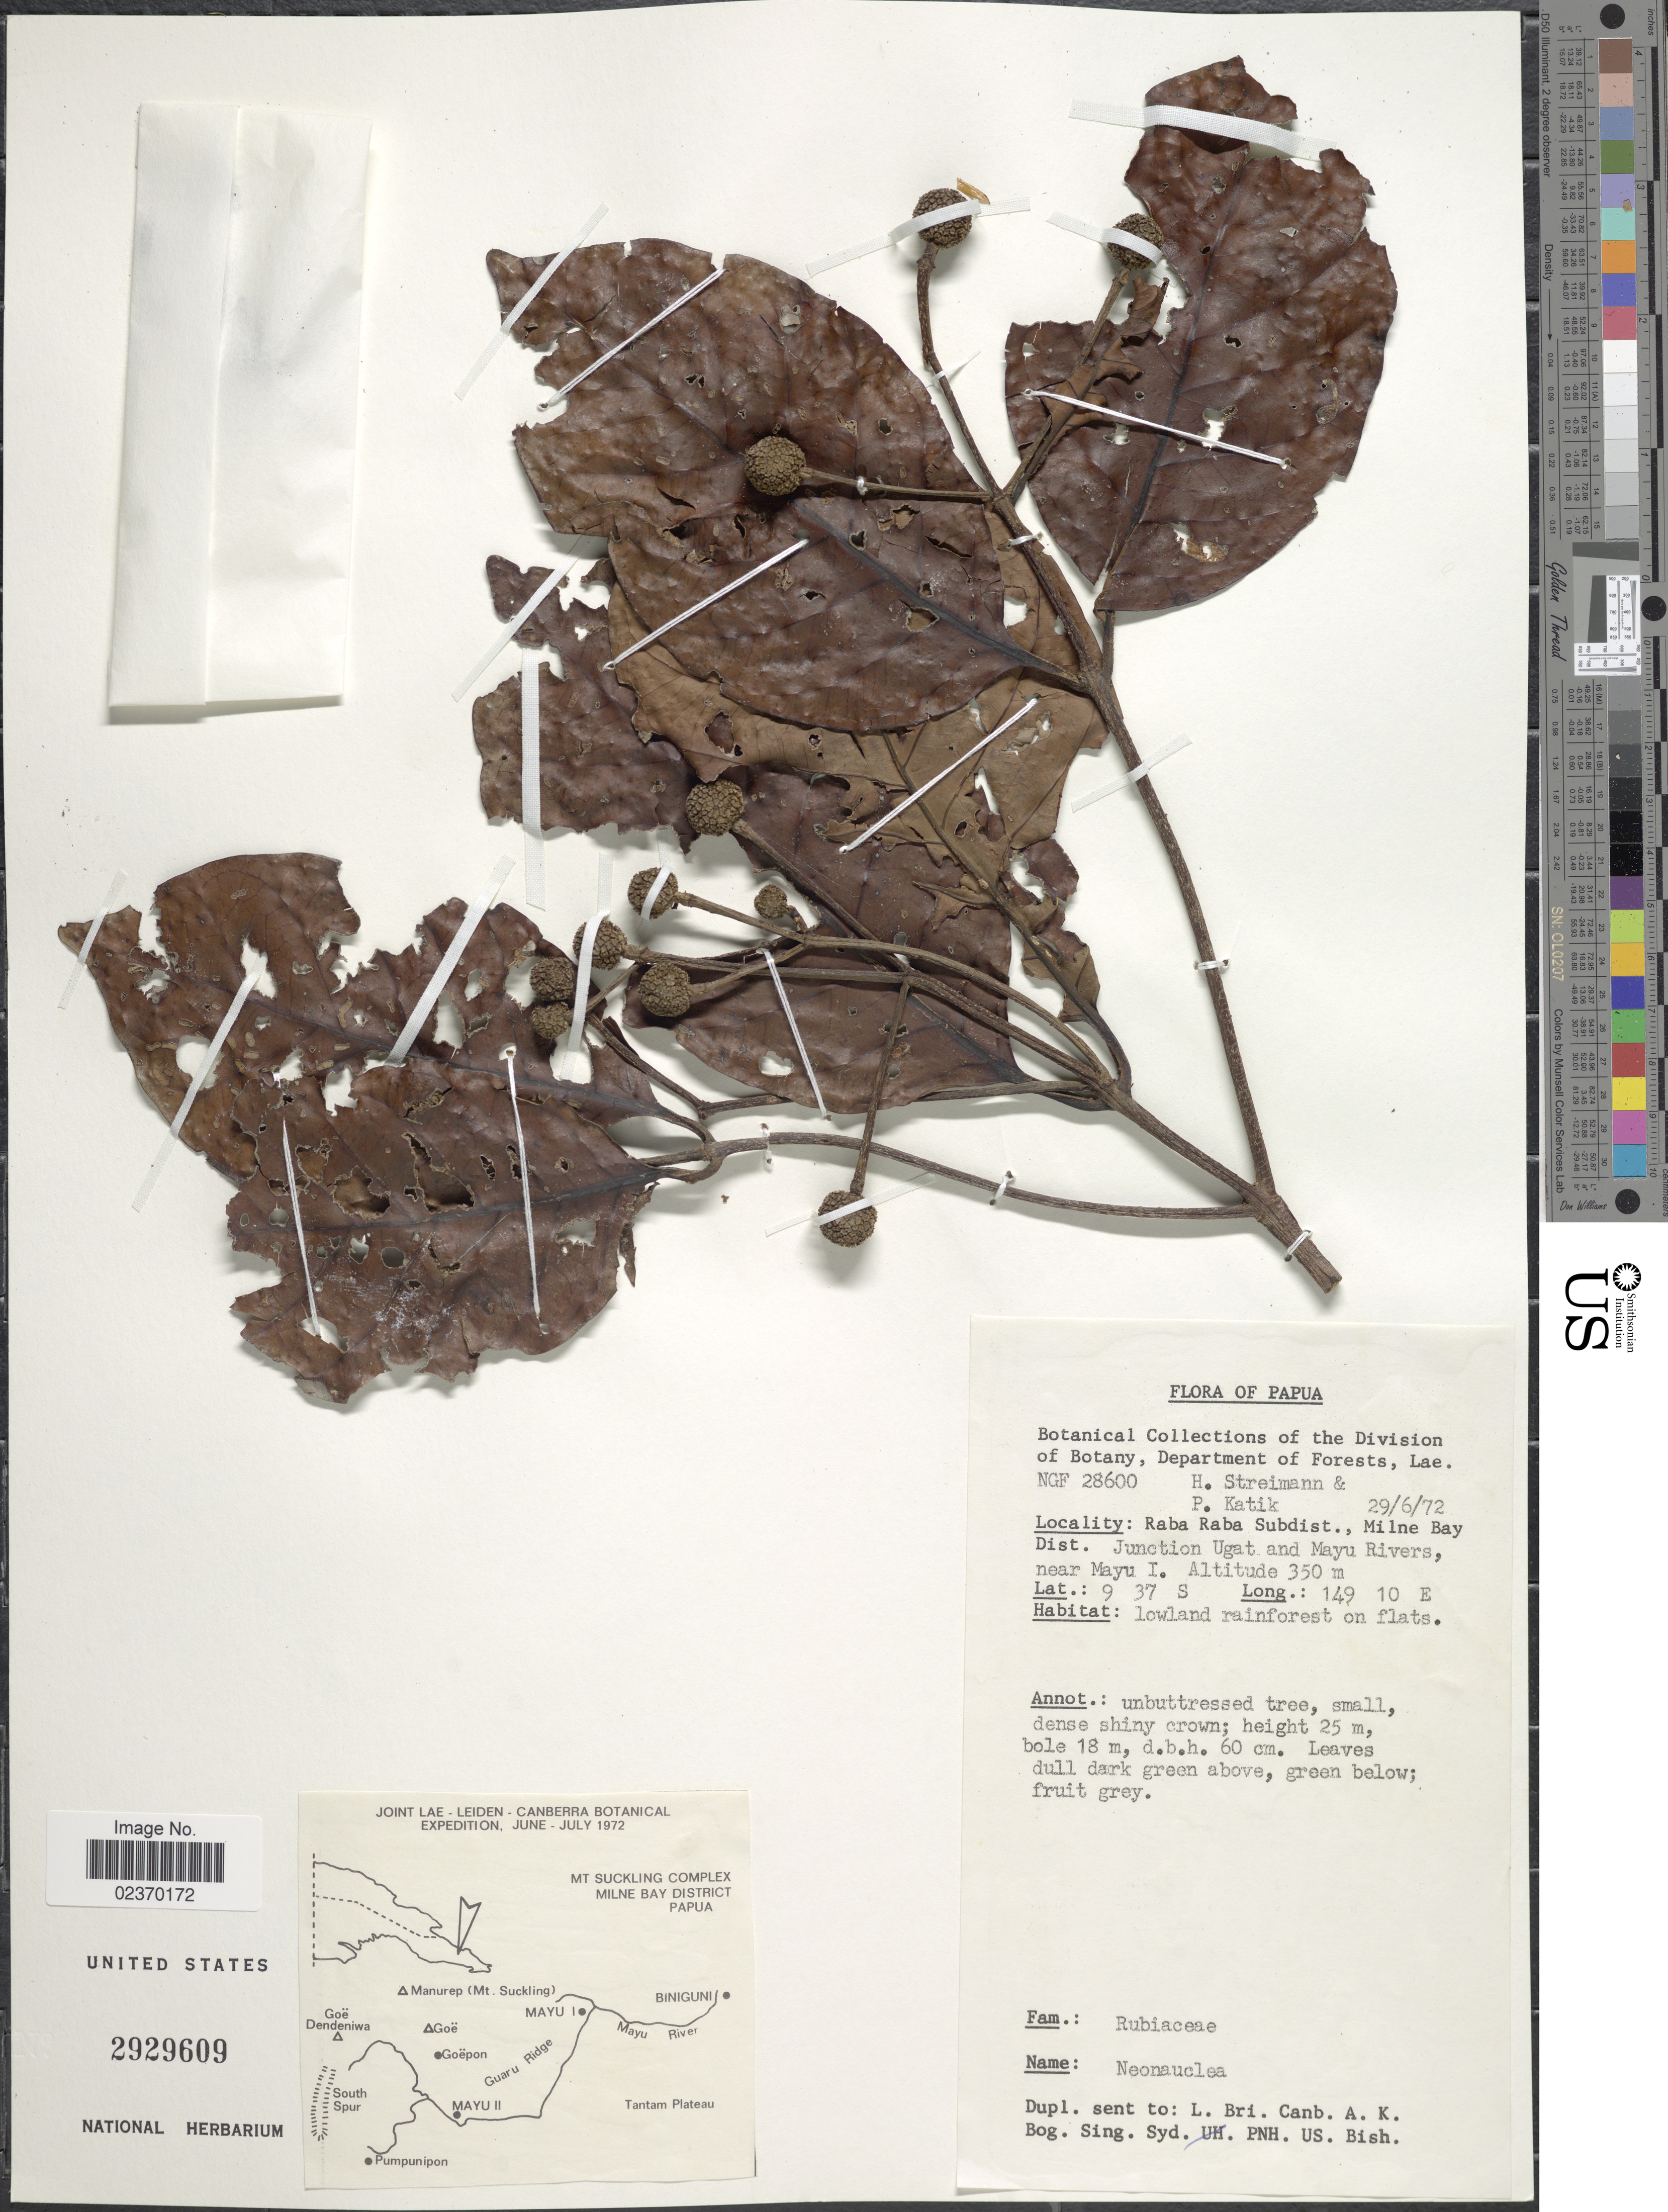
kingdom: Plantae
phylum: Tracheophyta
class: Magnoliopsida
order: Gentianales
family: Rubiaceae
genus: Neonauclea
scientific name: Neonauclea sp.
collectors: H. Streimann & P. Katik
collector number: NGF 28600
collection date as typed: Transcribed d/m/y: 29/6/72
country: Papua New Guinea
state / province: Milne Bay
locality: Raba Raba Subdist., Milne Bay Dist. junction Ugat and Mayu Rivers, near Mayu I., lowland rainforest on flats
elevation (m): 350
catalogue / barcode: US 2929609